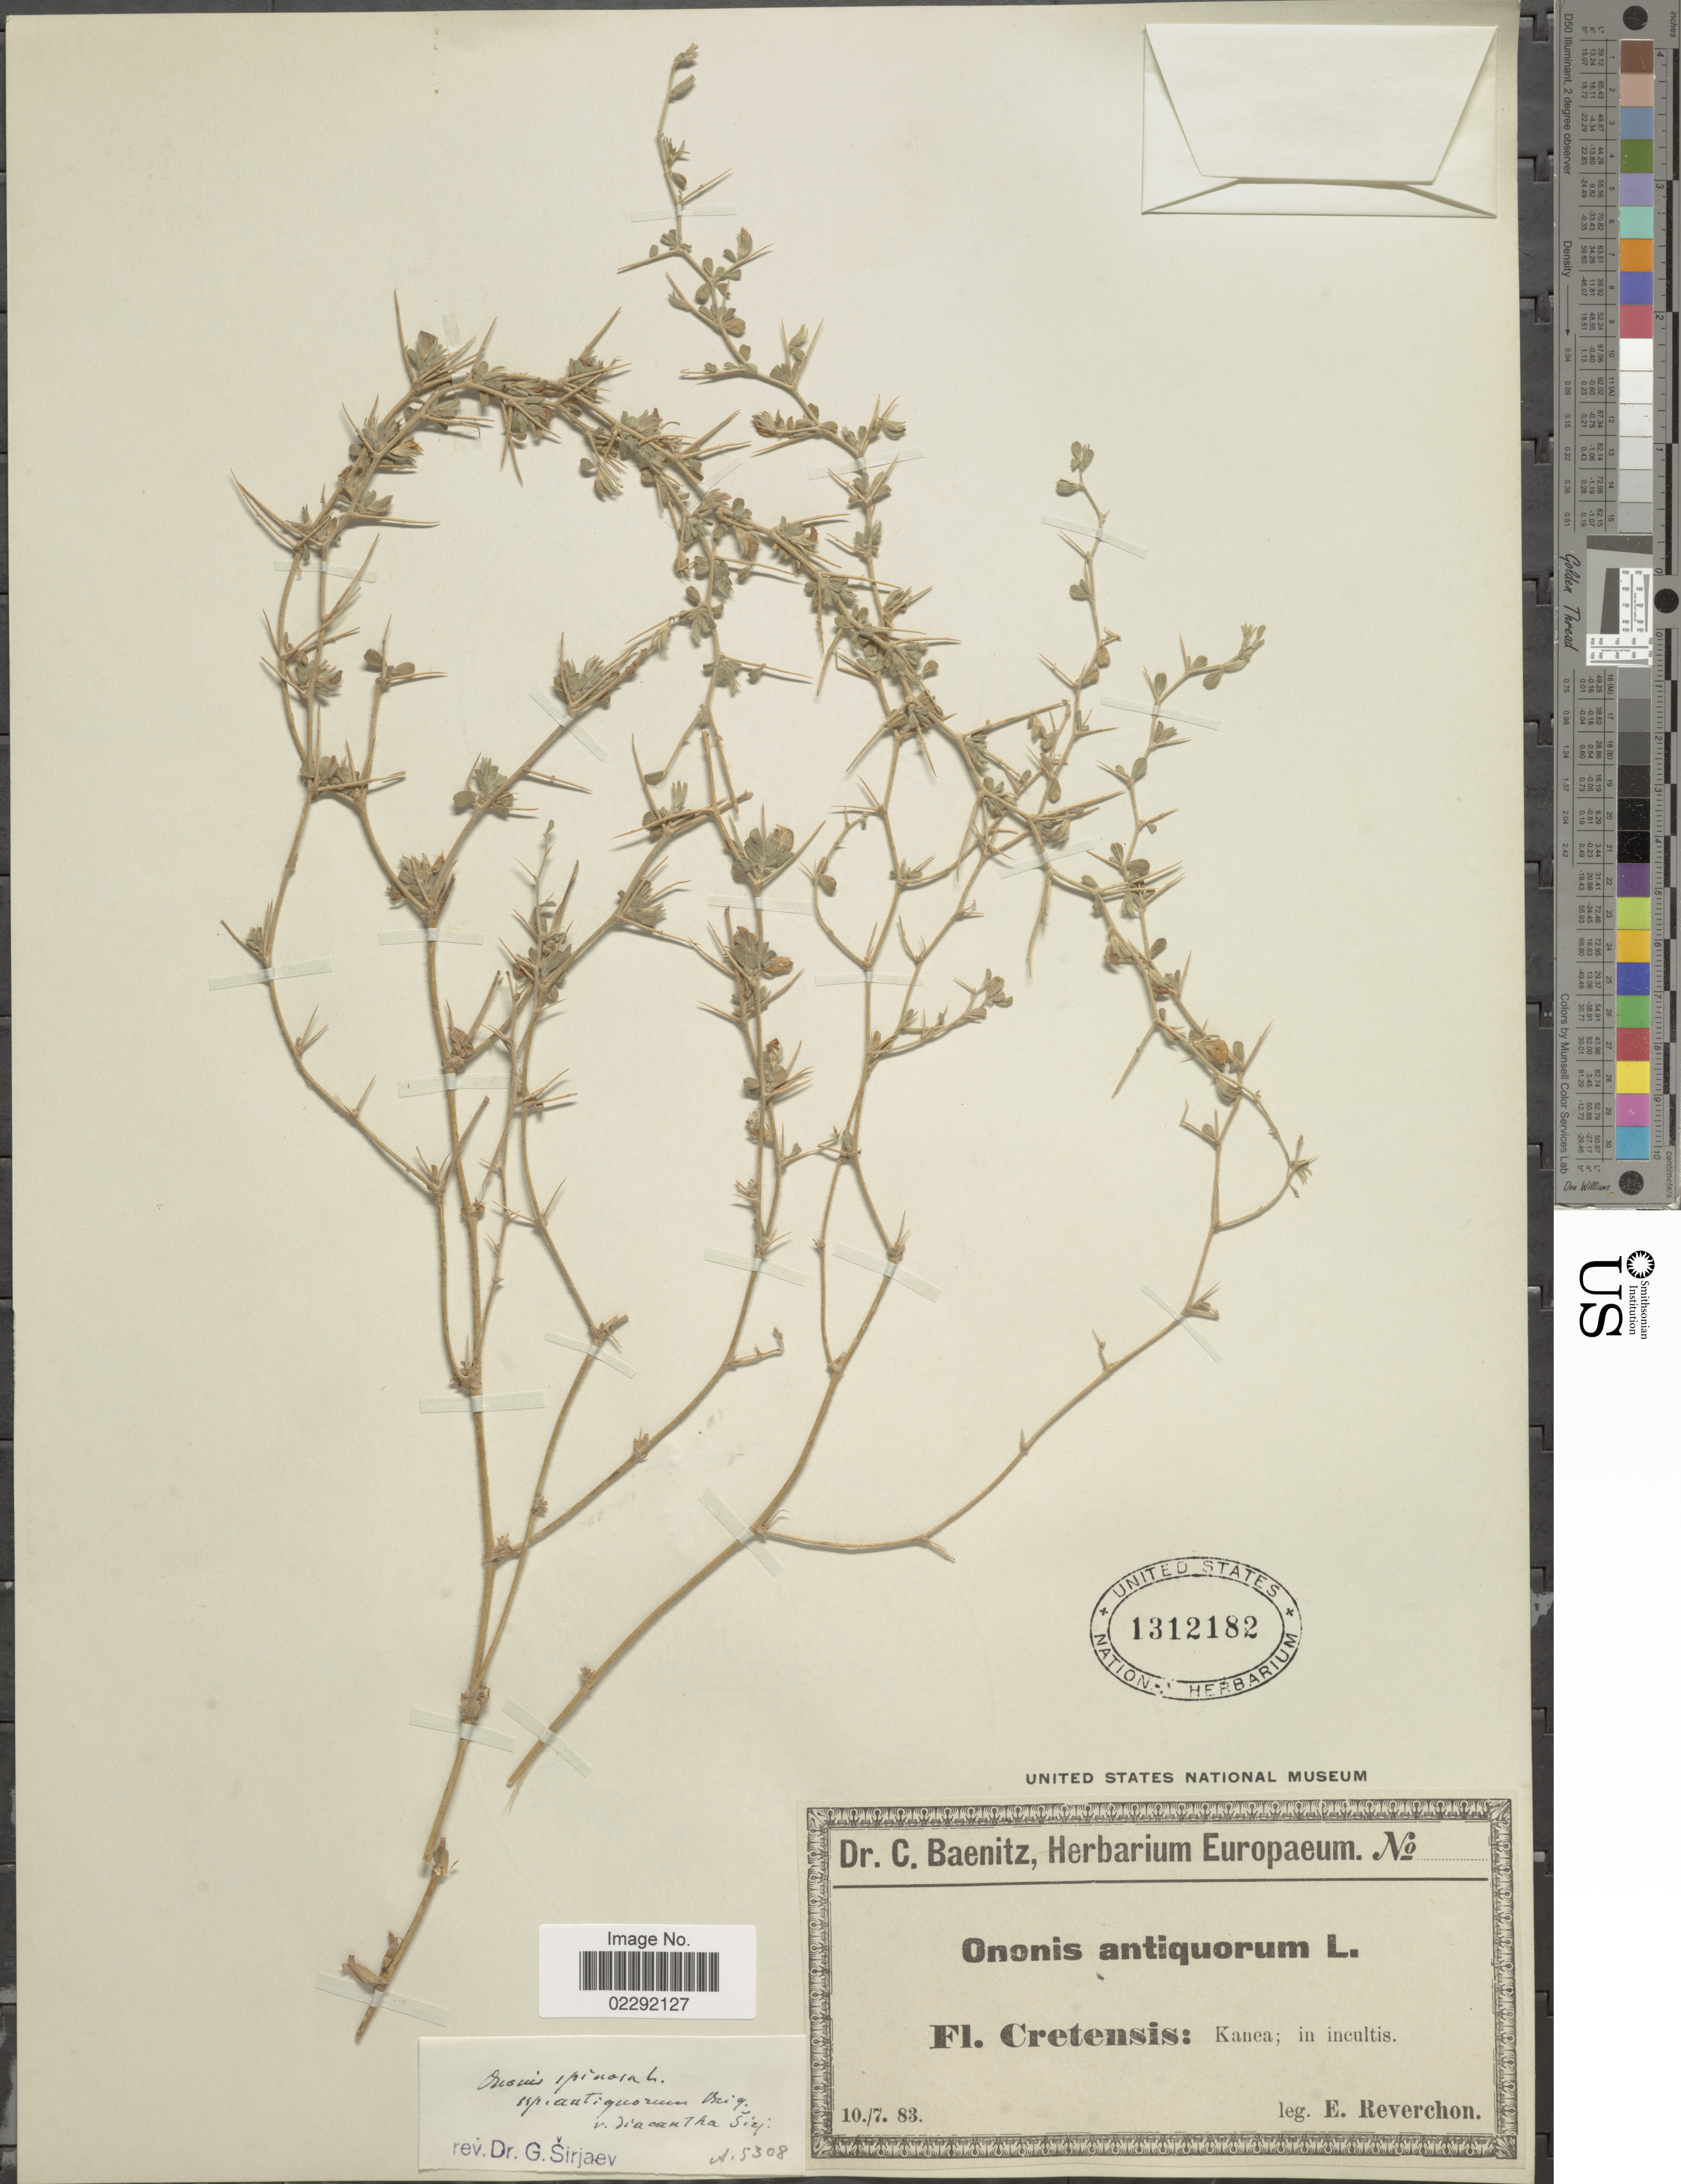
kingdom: Plantae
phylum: Tracheophyta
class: Magnoliopsida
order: Fabales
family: Fabaceae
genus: Ononis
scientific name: Ononis spinosa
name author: L.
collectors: E. Reverchon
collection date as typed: Transcribed d/m/y: 10/7/83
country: Greece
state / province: Crete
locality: Cretensis: Kanea; in incultis.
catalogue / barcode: US 1312182